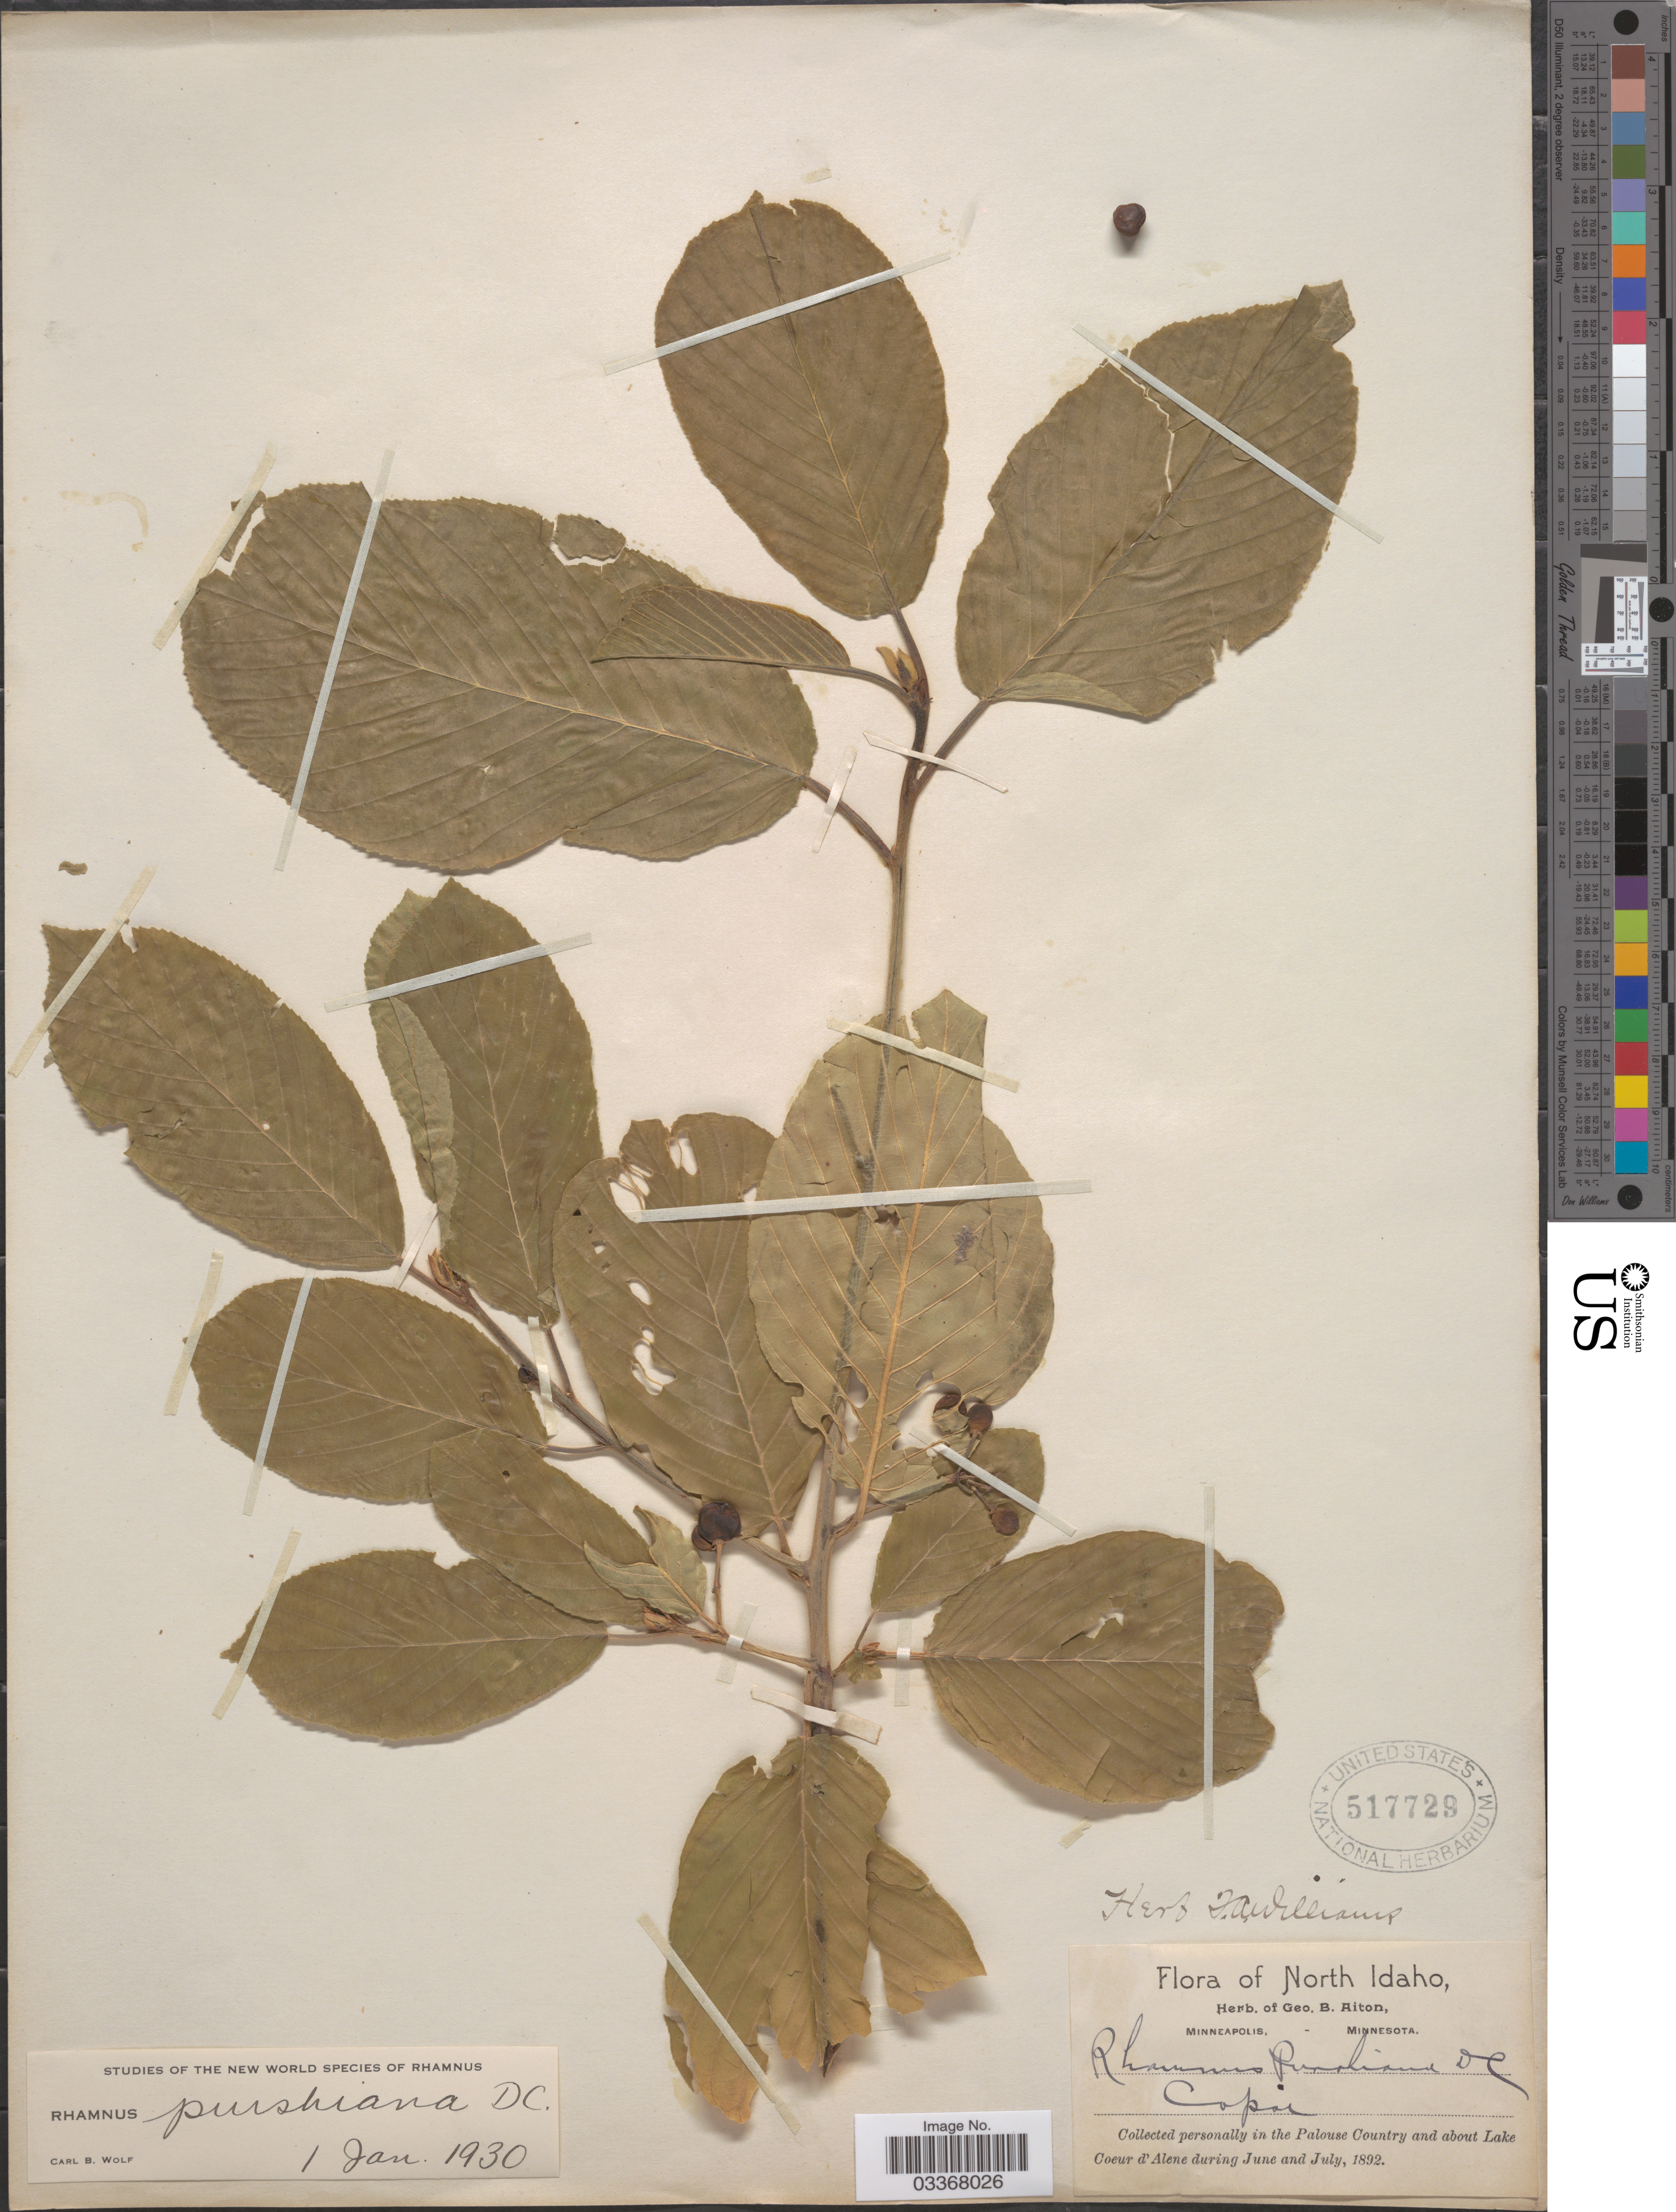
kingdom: Plantae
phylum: Tracheophyta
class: Magnoliopsida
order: Rosales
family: Rhamnaceae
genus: Frangula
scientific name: Frangula purshiana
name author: (DC.) A. Gray ex J.G. Cooper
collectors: ex herb. Geo. B. Aiton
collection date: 1892-06/1892-07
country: United States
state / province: Idaho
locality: Northern Idaho, in the Palouse Country and about Lake Coeur d'Alene.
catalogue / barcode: US 517729